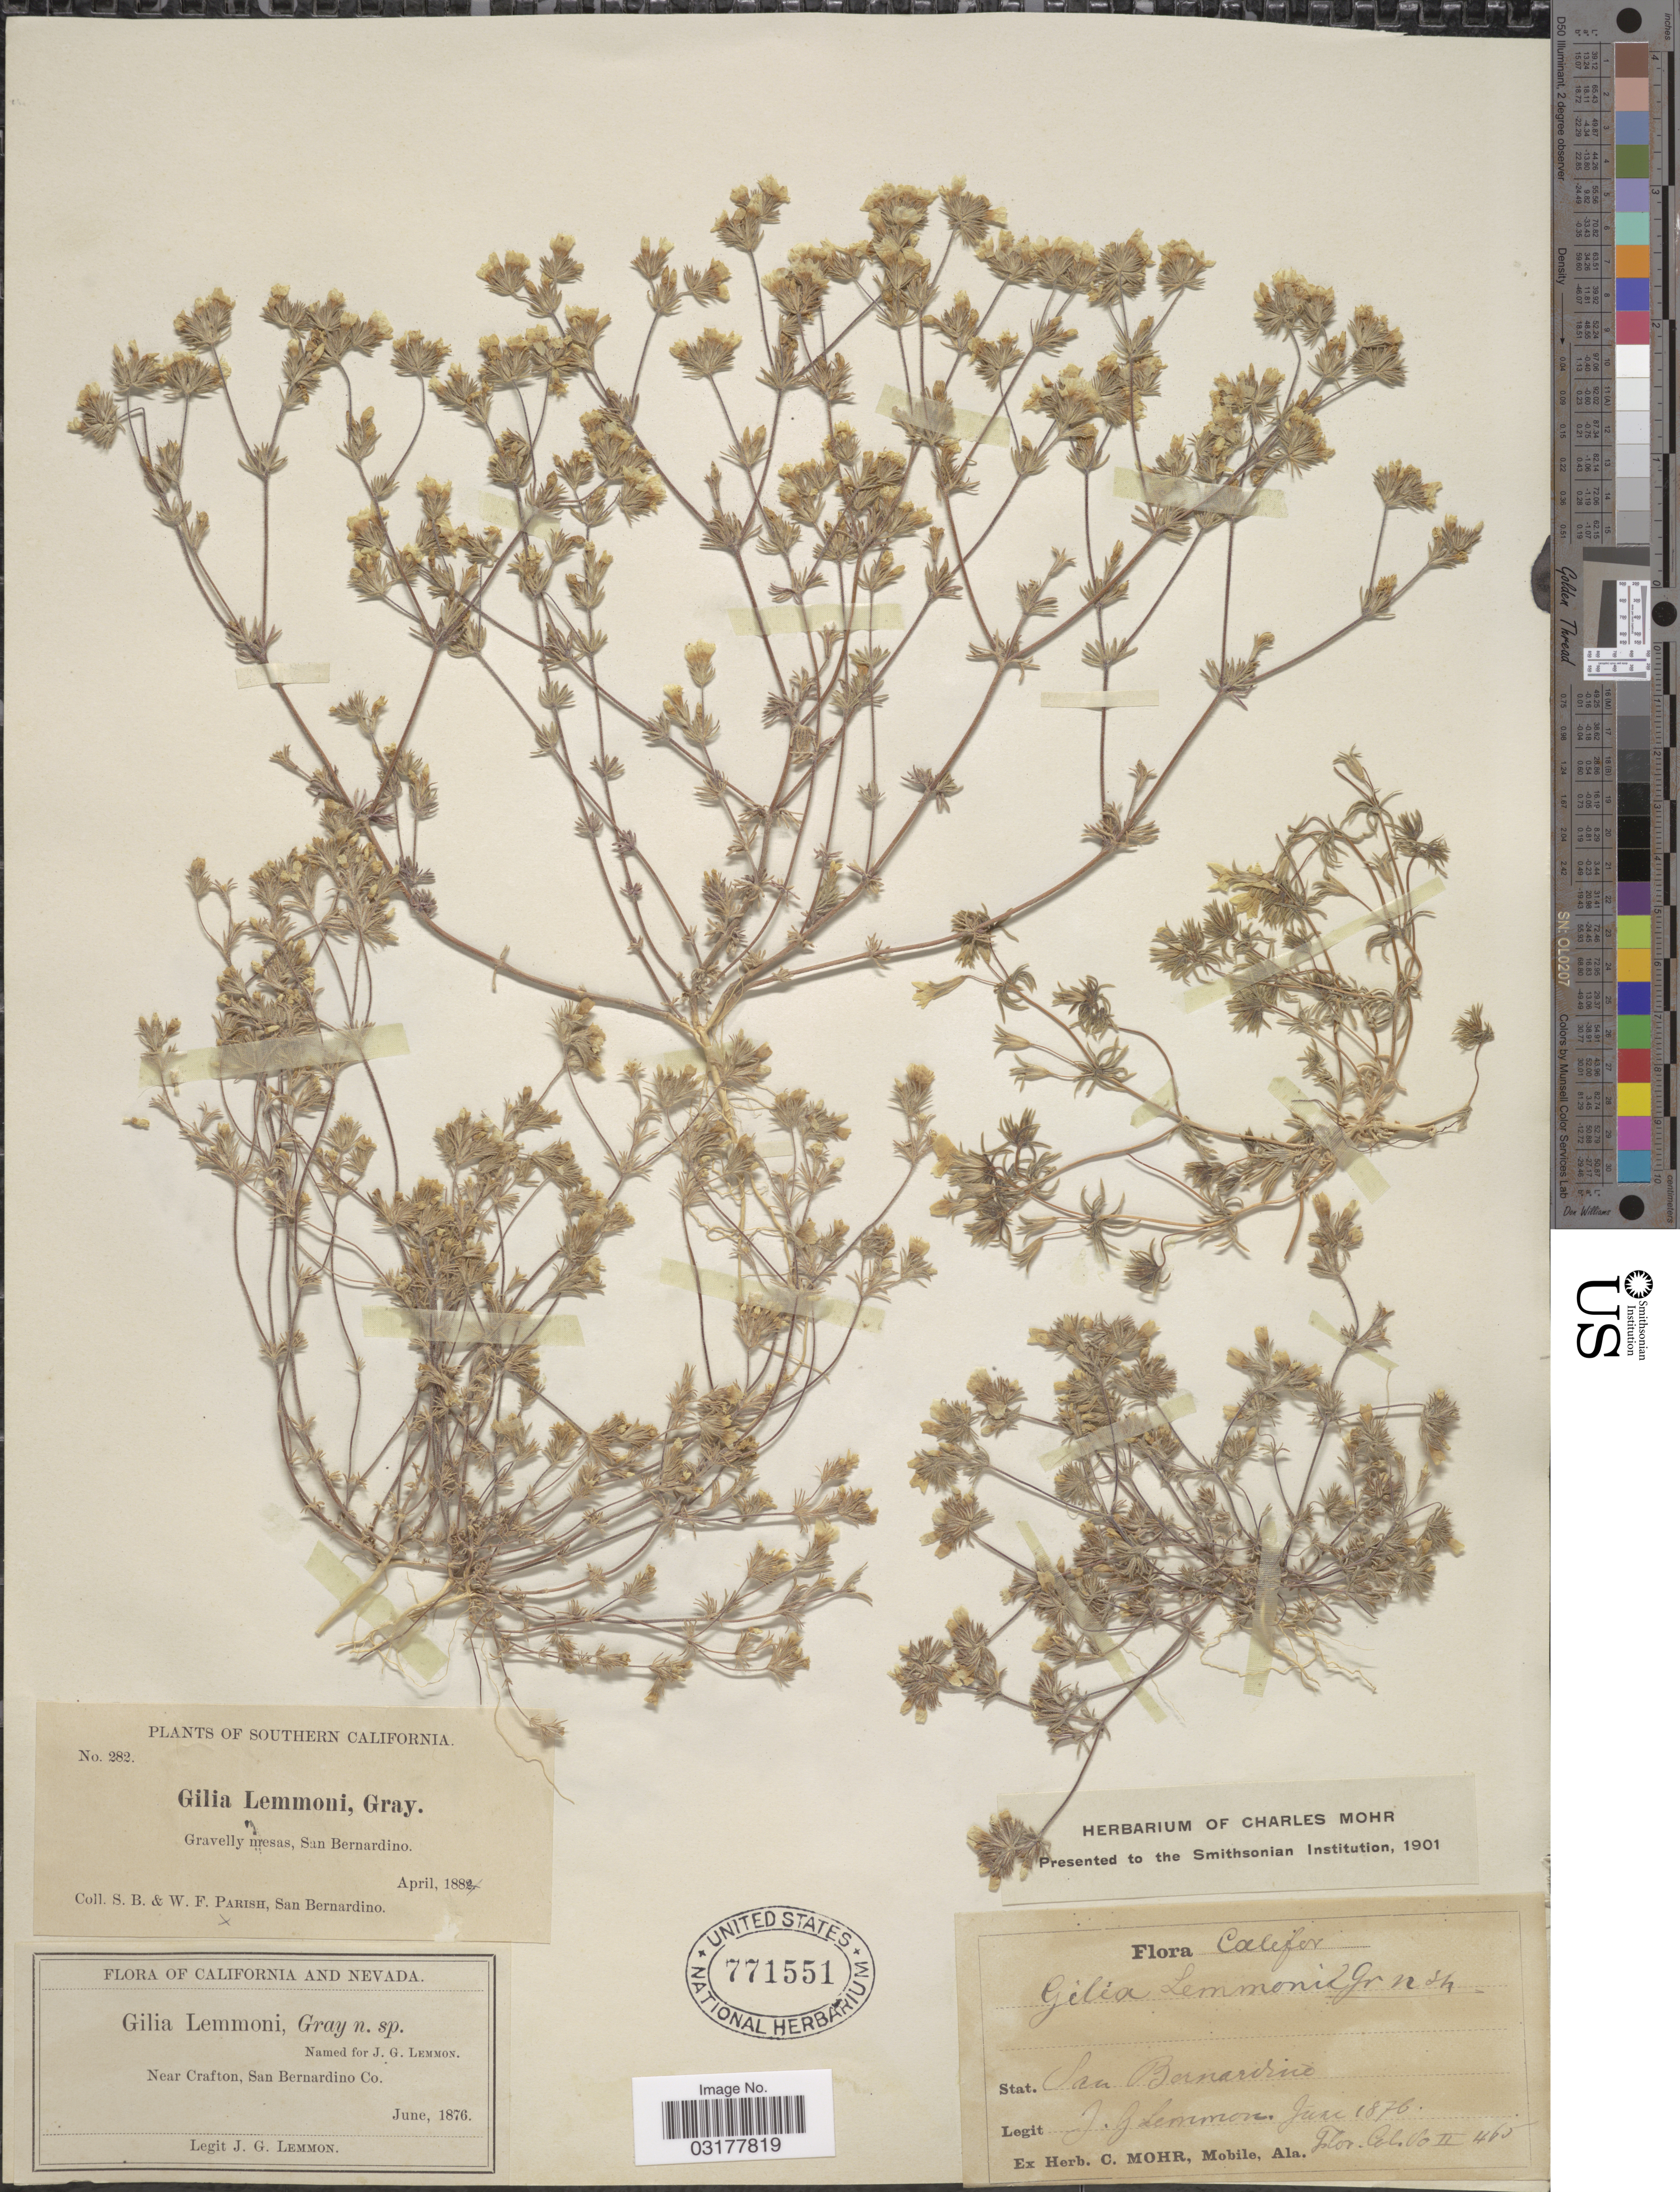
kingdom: Plantae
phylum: Tracheophyta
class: Magnoliopsida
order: Ericales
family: Polemoniaceae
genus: Leptosiphon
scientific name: Leptosiphon lemmonii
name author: (A. Gray) J.M. Porter & L.A. Johnson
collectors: J. Lemmon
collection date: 1876-06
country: United States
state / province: California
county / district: San Bernardino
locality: Near Crafton, San Bernardino Co.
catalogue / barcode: US 771551